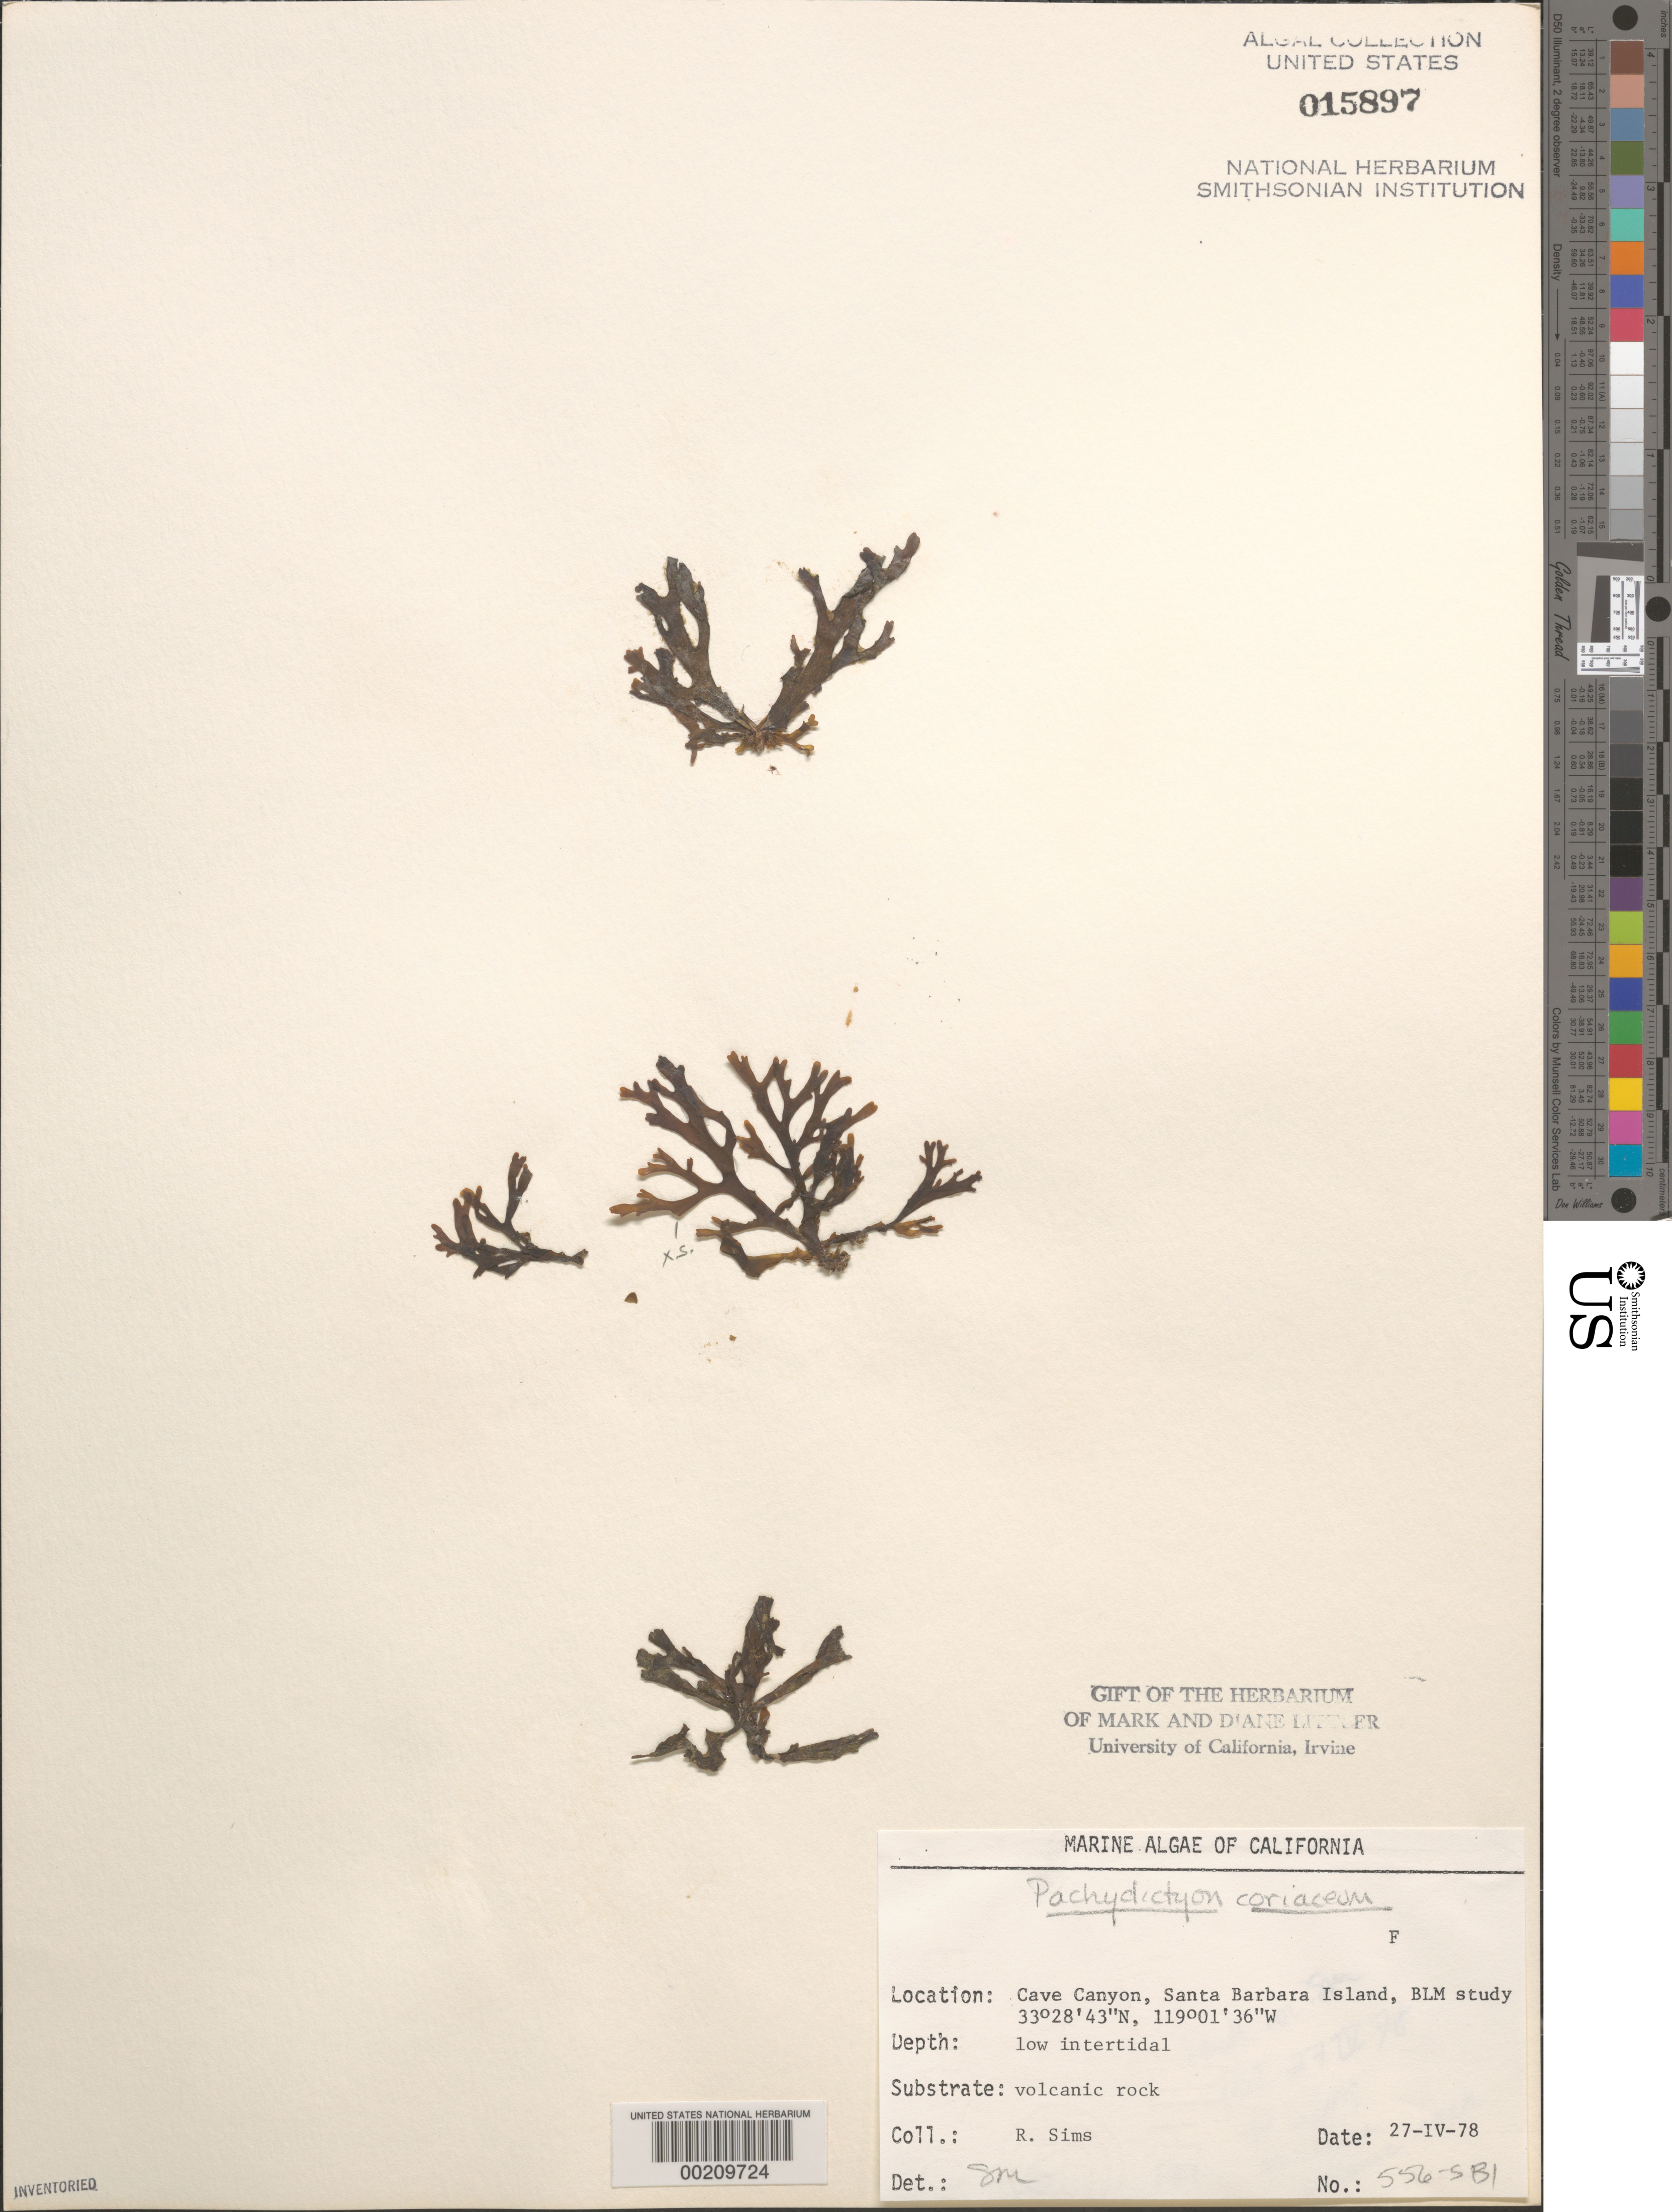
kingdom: Chromista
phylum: Ochrophyta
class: Phaeophyceae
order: Dictyotales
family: Dictyotaceae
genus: Pachydictyon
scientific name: Pachydictyon coriaceum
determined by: Sims, Robert H.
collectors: R. H. Sims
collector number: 556-SBI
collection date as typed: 27 Apr 1978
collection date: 1978-04-27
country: United States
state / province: California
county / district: Santa Barbara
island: Santa Barbara Island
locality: Cave Canyon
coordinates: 33 28' 43" N, 119 01' 36" W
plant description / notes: BLM-SOCALBIGHT Rocky Intertidal Survey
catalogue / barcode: US 15897